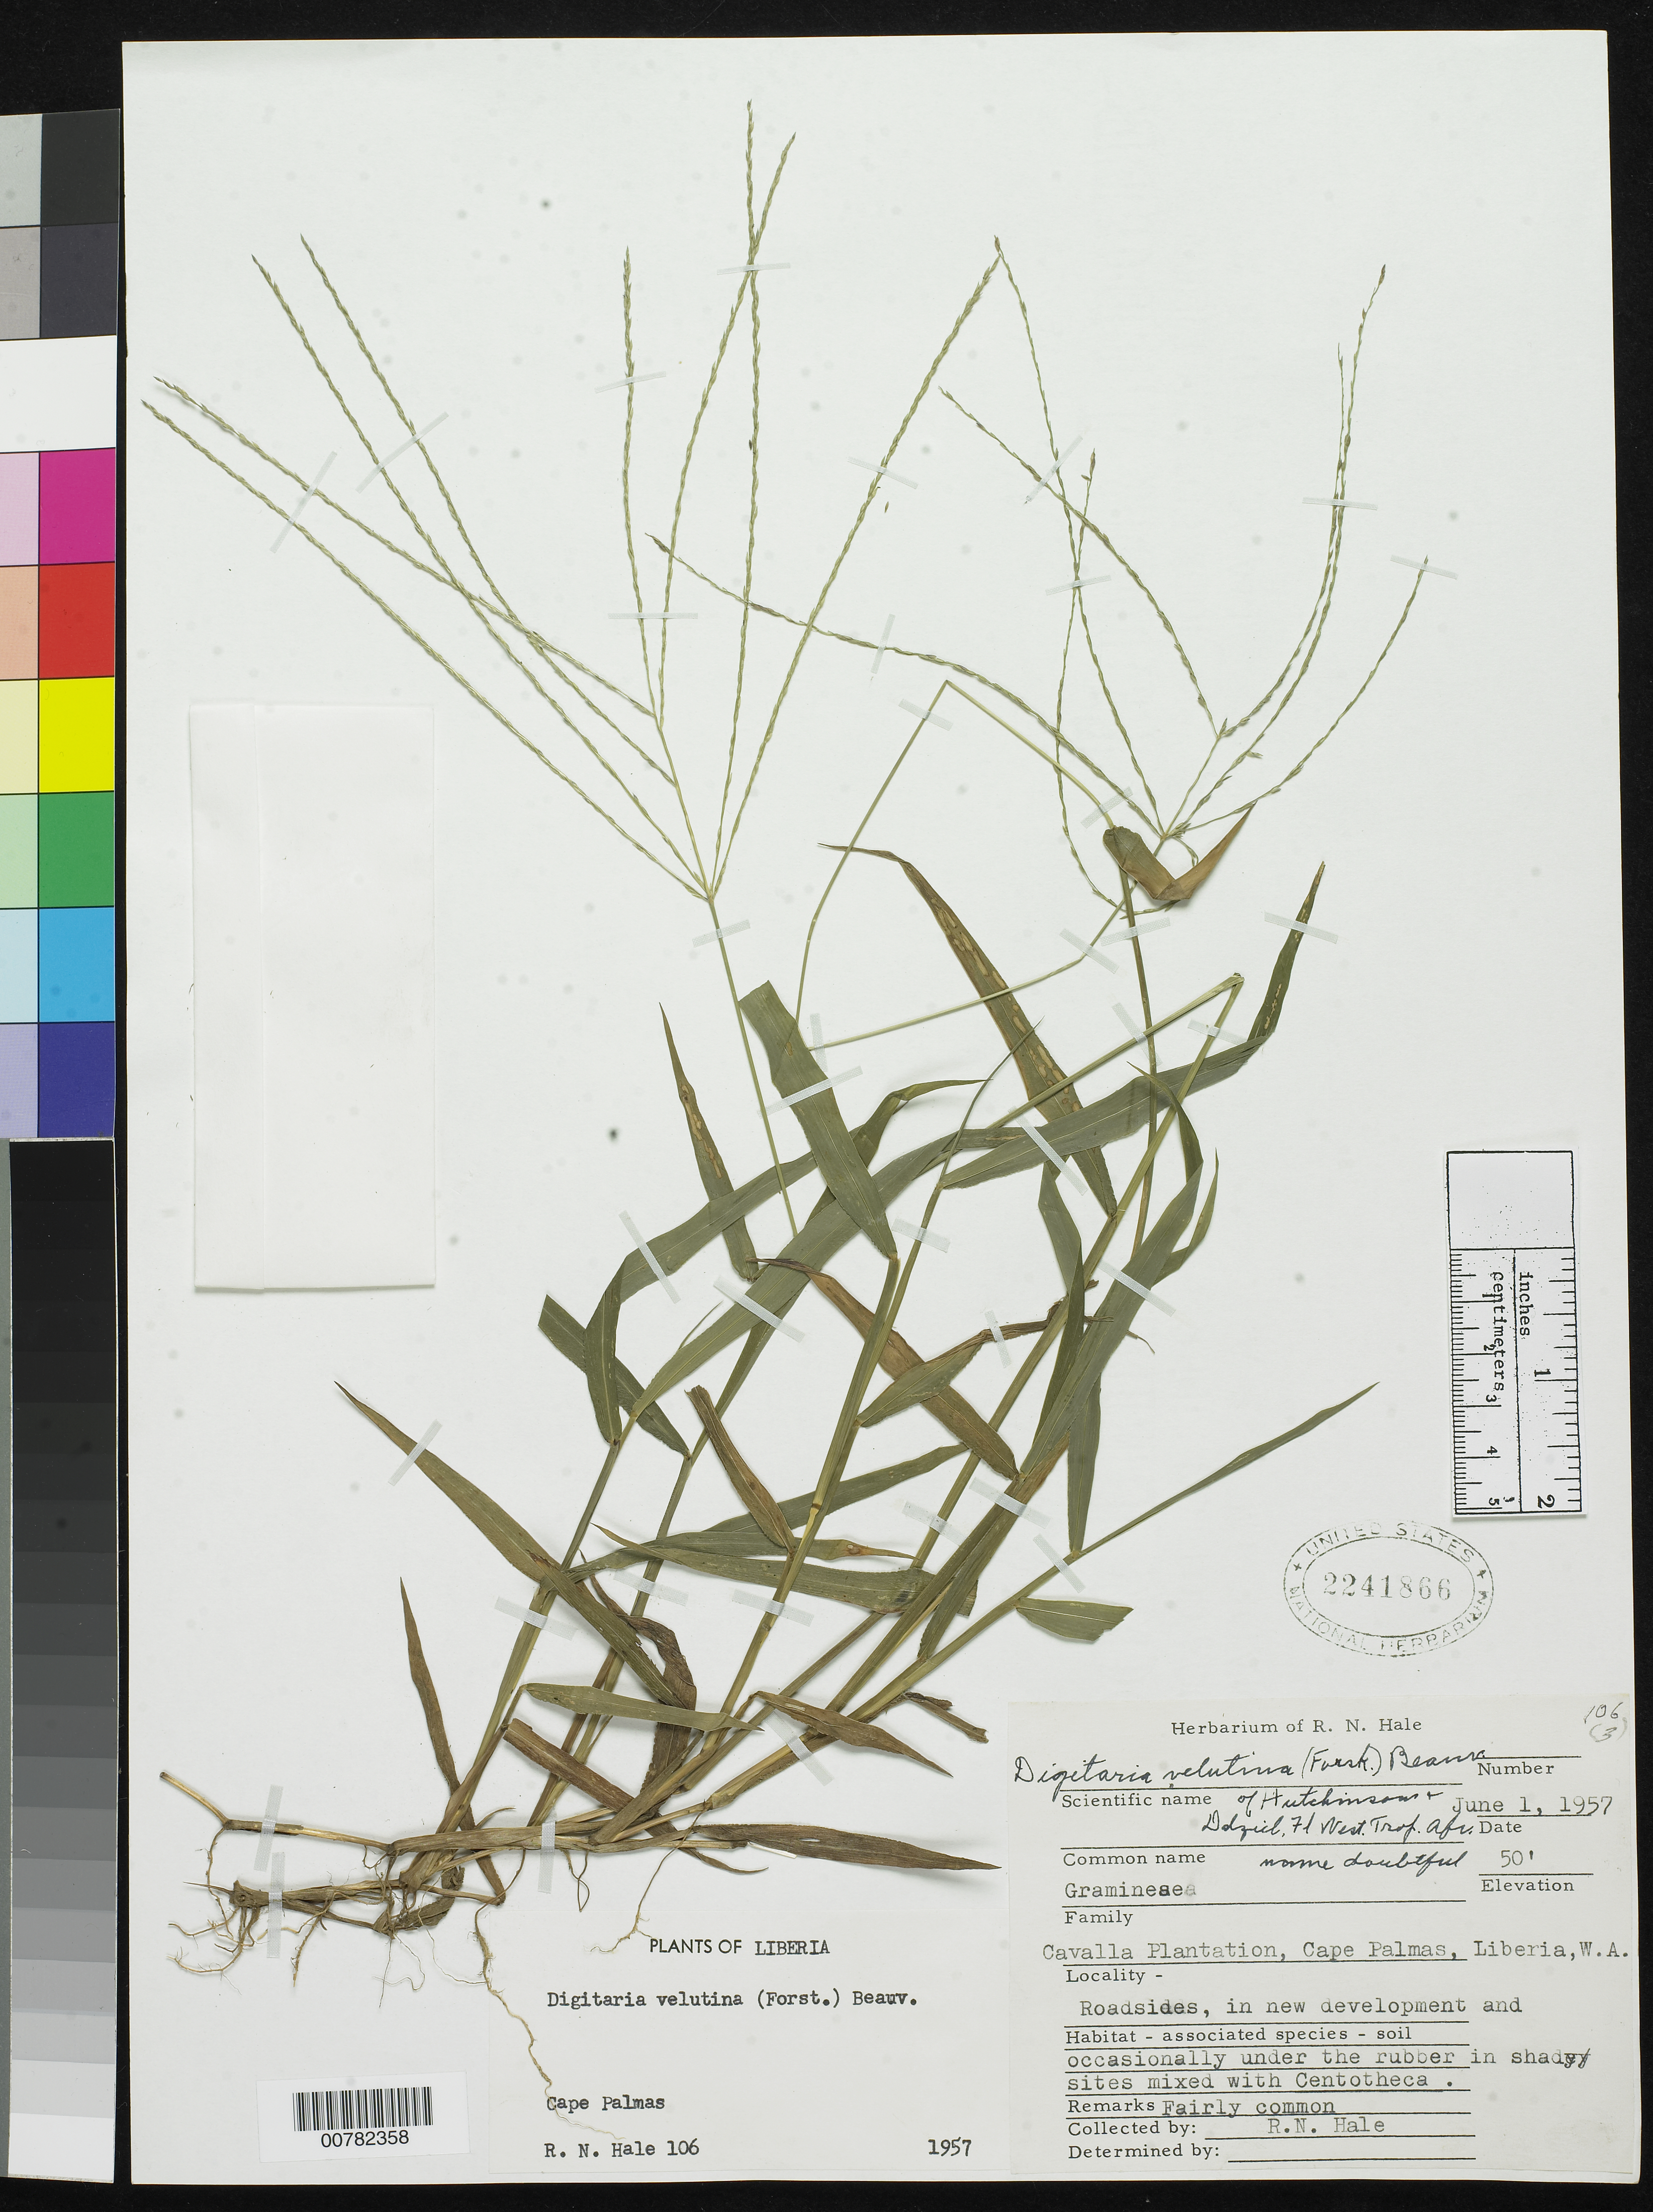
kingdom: Plantae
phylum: Tracheophyta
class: Liliopsida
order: Poales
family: Poaceae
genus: Digitaria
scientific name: Digitaria horizontalis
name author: Willd.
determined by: Poaceae Reorganization Project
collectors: R. N. Hale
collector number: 106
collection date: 1957-06-01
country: Liberia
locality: Cavalla Plantation, Cape Palmas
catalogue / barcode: US 2241866